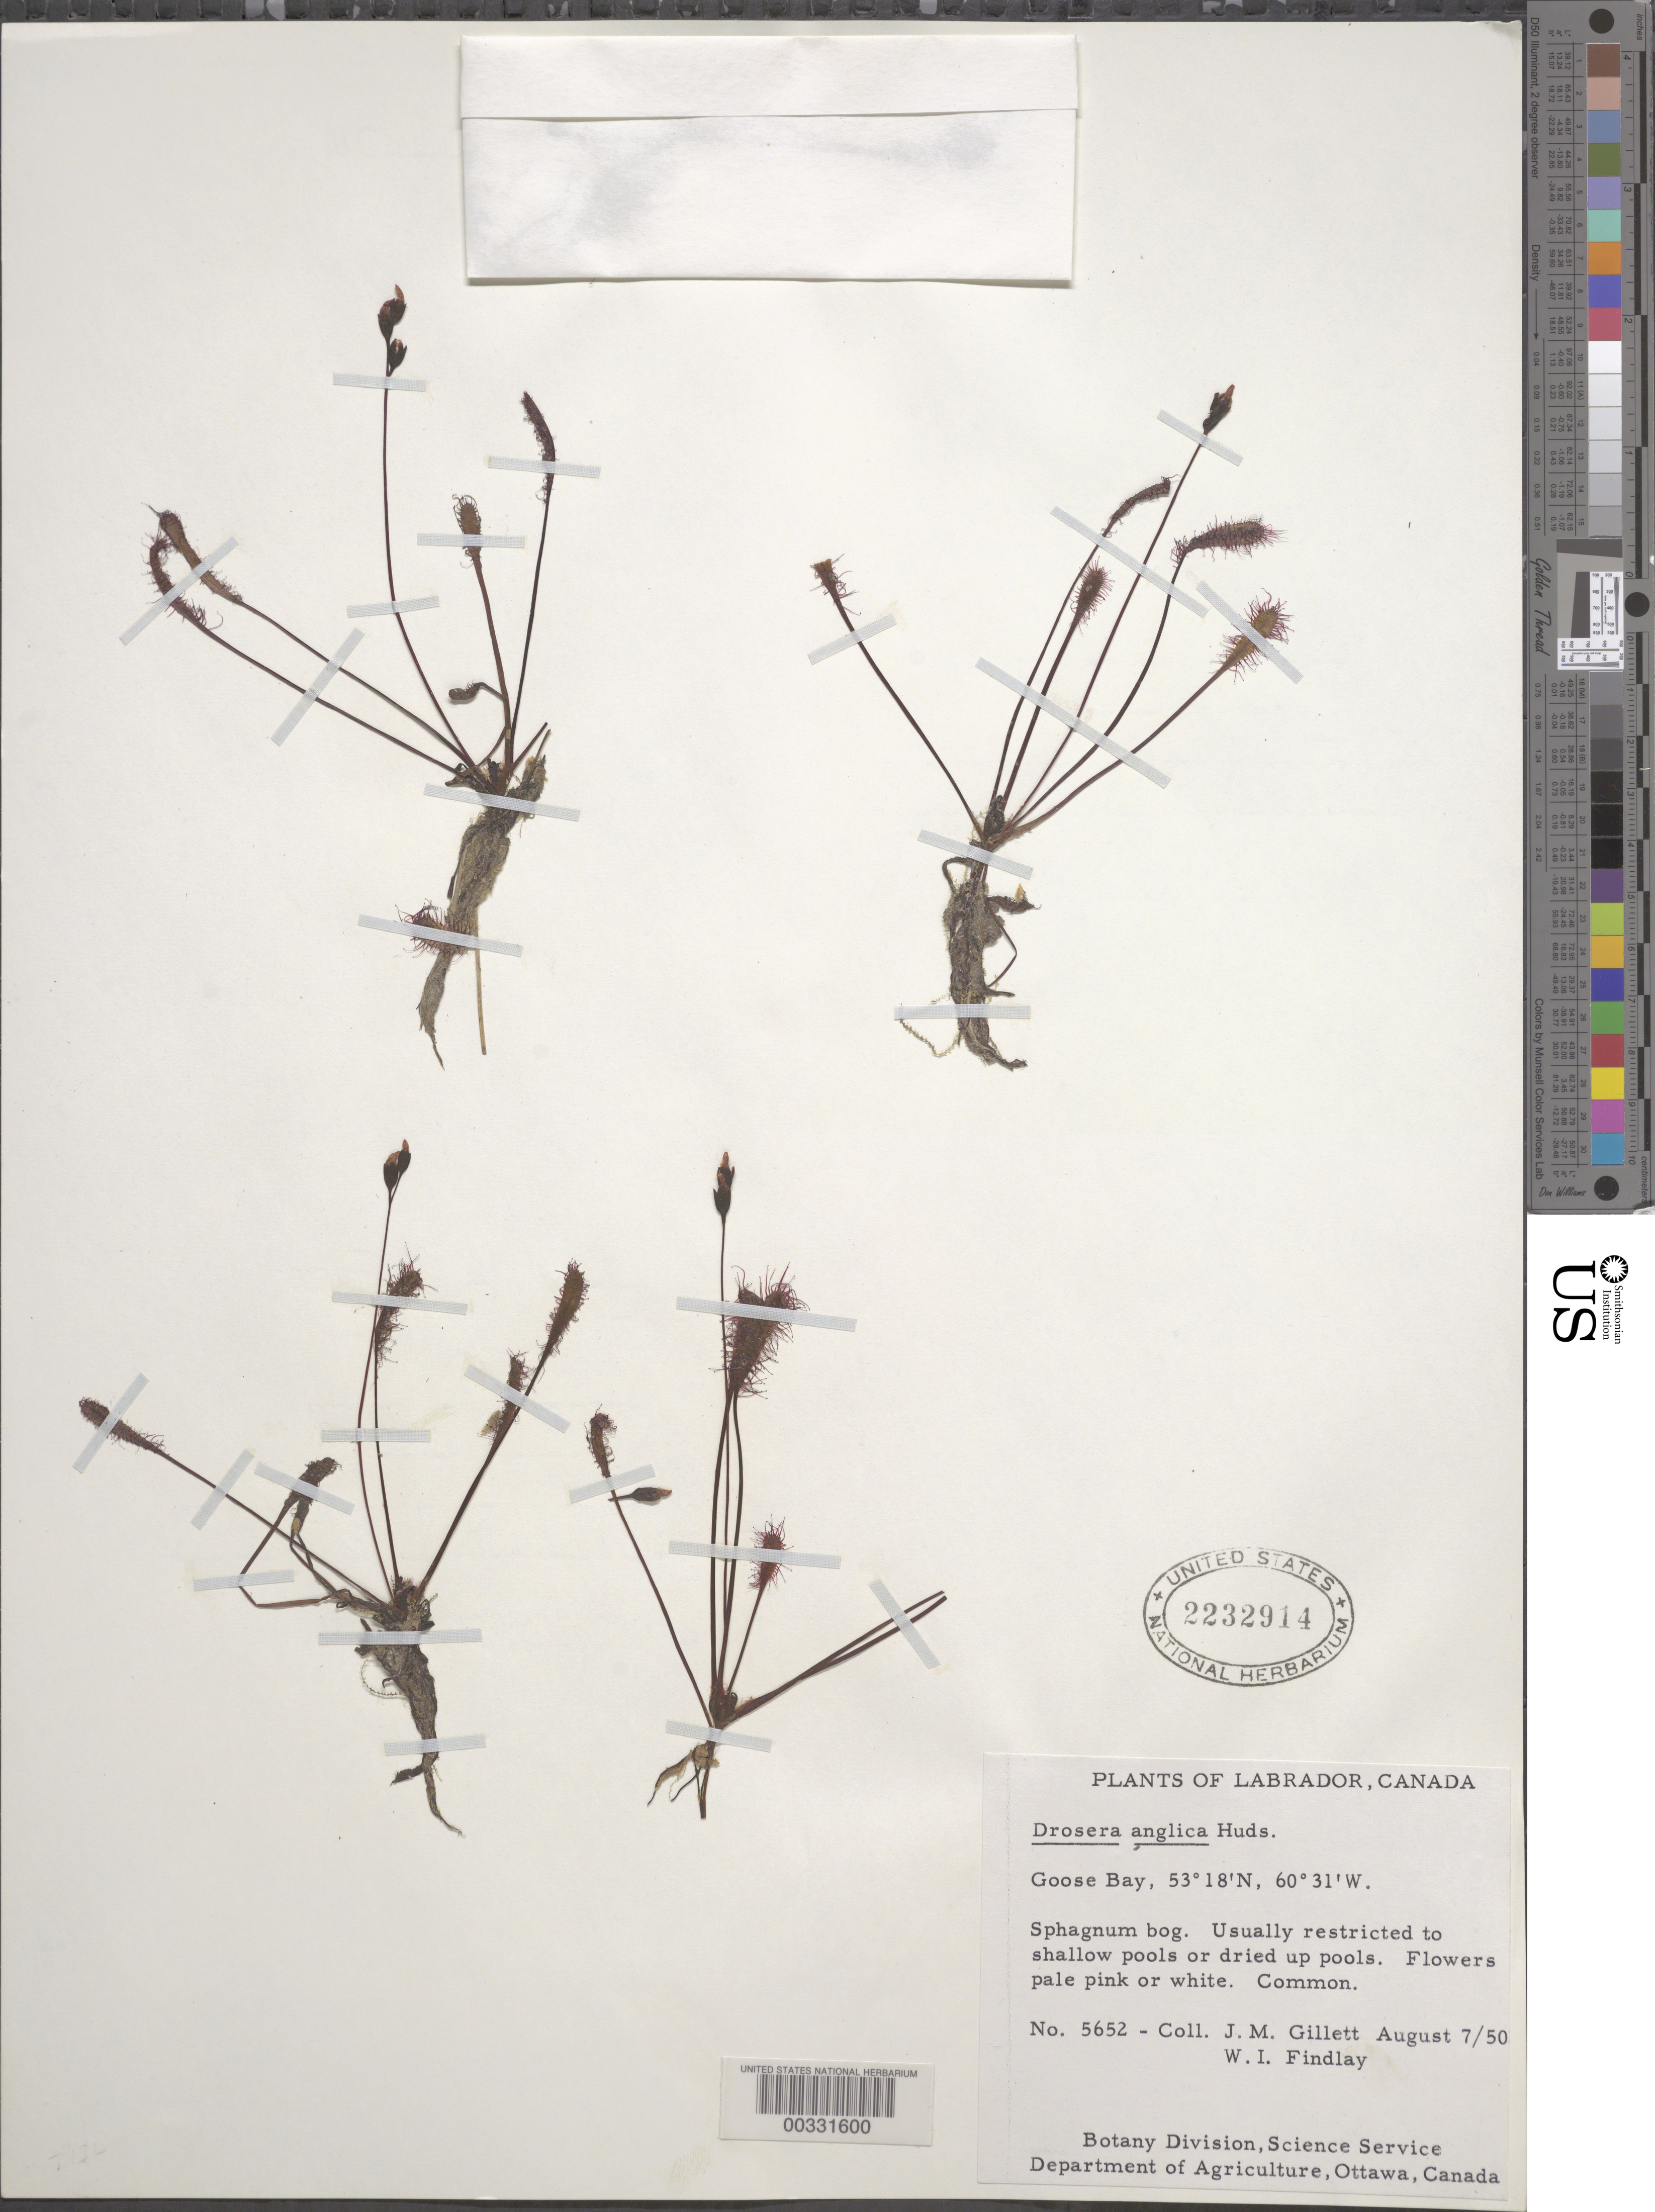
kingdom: Plantae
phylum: Tracheophyta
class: Magnoliopsida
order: Caryophyllales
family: Droseraceae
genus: Drosera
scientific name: Drosera anglica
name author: Huds.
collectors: J. Gillett & W. Findlay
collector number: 5652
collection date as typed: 07 Aug 1950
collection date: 1950-08-07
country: Canada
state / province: Newfoundland and Labrador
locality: Goose bay, labrador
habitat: Sphagnum bog. usually restricted to shallow pools or dried up pools.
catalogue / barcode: US 2232914